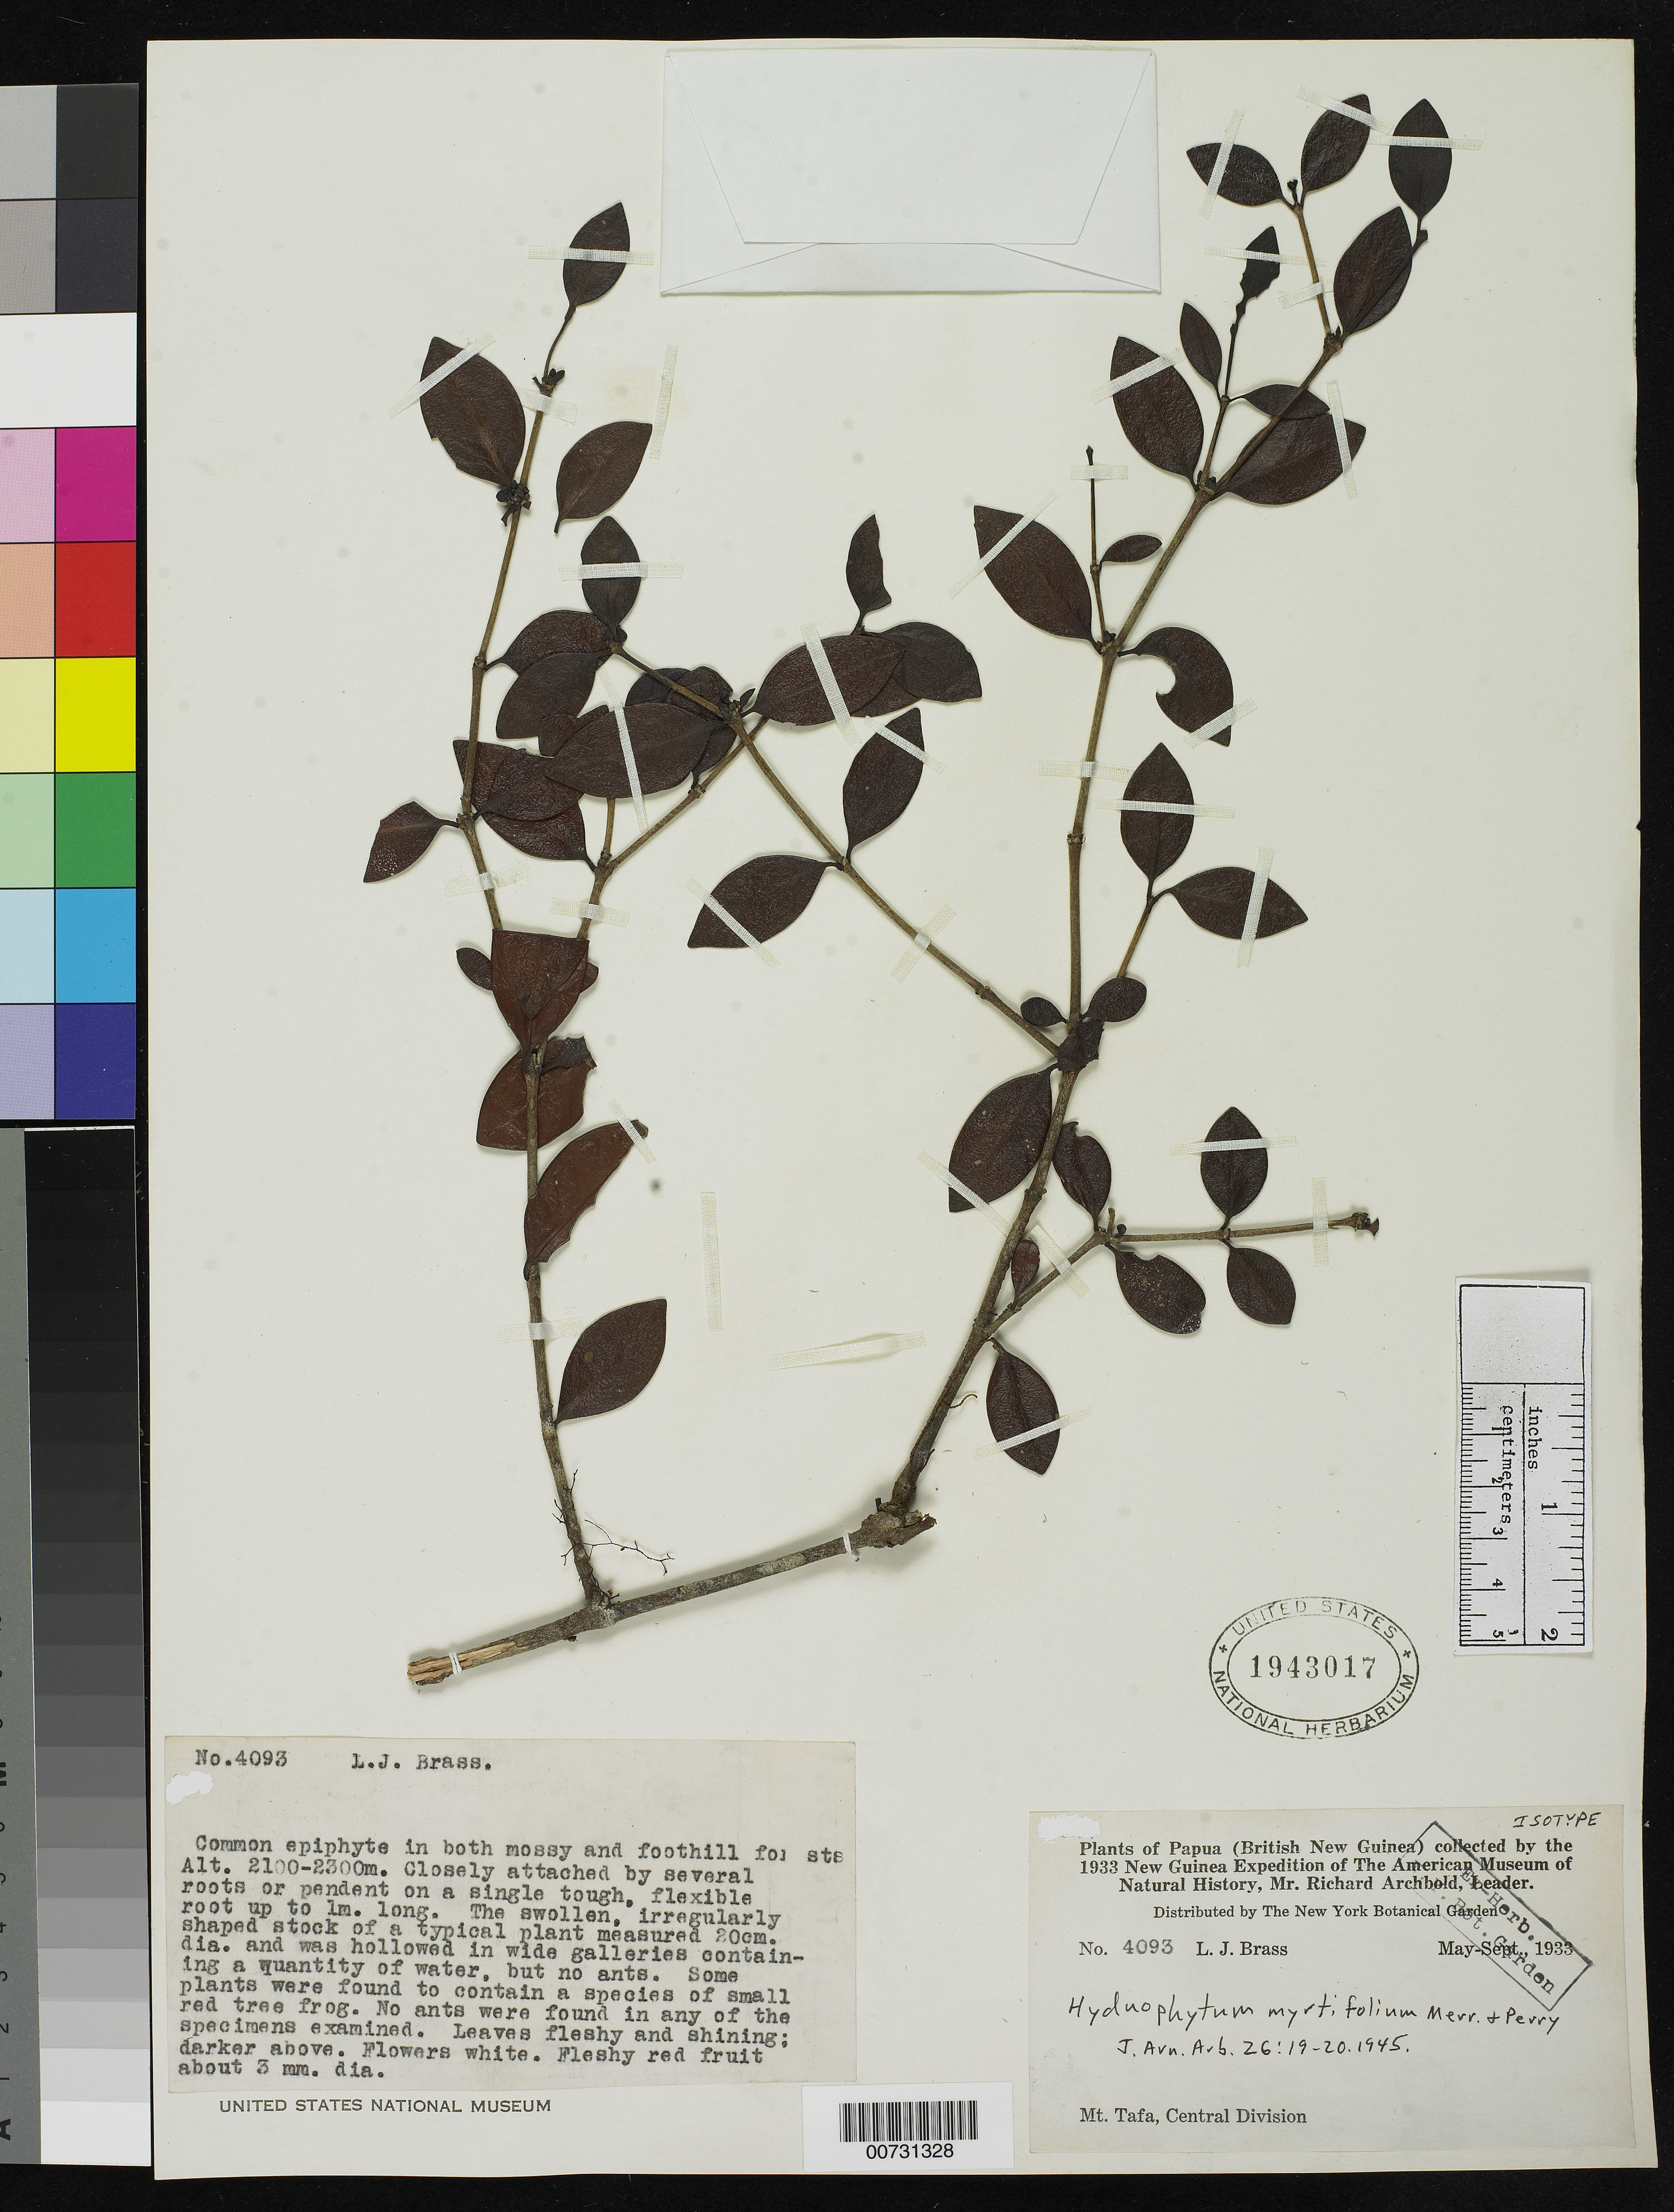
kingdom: Plantae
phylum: Tracheophyta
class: Magnoliopsida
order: Gentianales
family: Rubiaceae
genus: Hydnophytum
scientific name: Hydnophytum myrtifolium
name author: Merr. & L.M. Perry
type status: Isotype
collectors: L. J. Brass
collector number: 4093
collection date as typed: May 1933 to Sep 1933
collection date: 1933-05/1933-09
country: Papua New Guinea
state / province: Central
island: New Guinea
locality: Mt. Tafa, Central Division.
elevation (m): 2100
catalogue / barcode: US 1943017